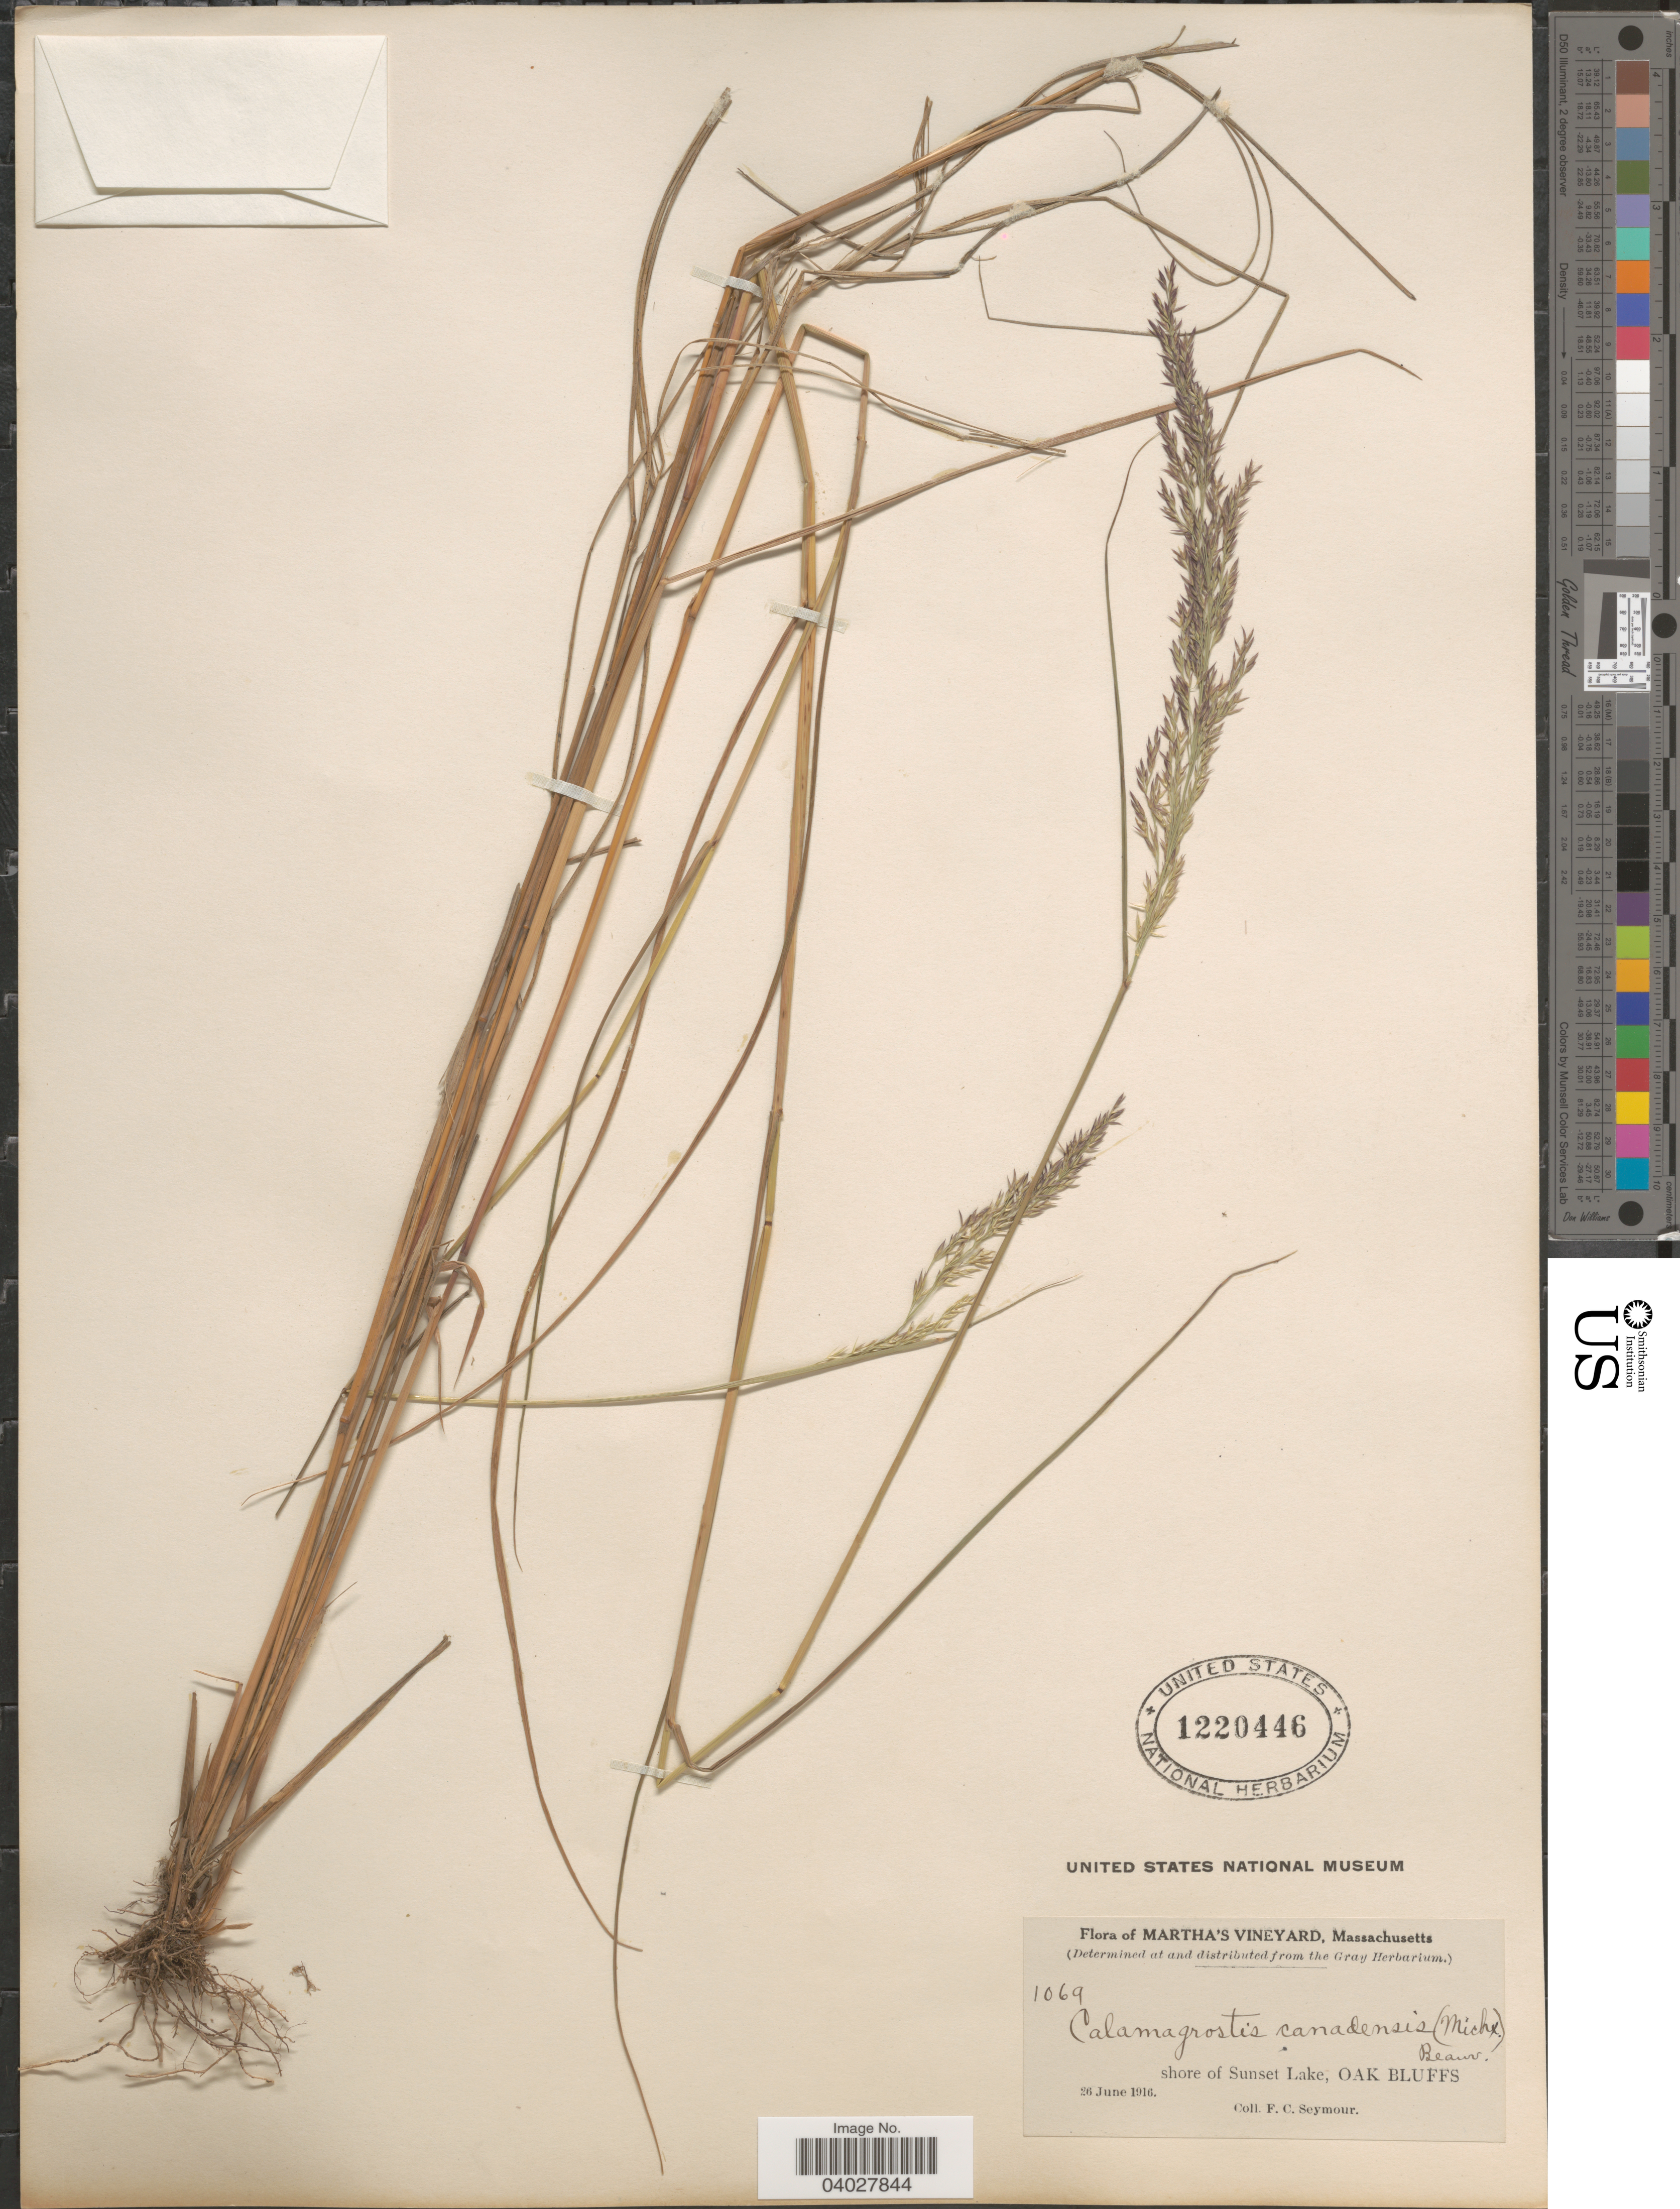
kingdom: Plantae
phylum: Tracheophyta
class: Liliopsida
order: Poales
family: Poaceae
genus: Calamagrostis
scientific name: Calamagrostis canadensis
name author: (Michx.) P. Beauv.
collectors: F. C. Seymour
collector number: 1069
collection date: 1916-06-26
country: United States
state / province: Massachusetts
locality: Martha's Vineyard. Shore of Sunset Lake, Oak Bluffs.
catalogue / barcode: US 1220446